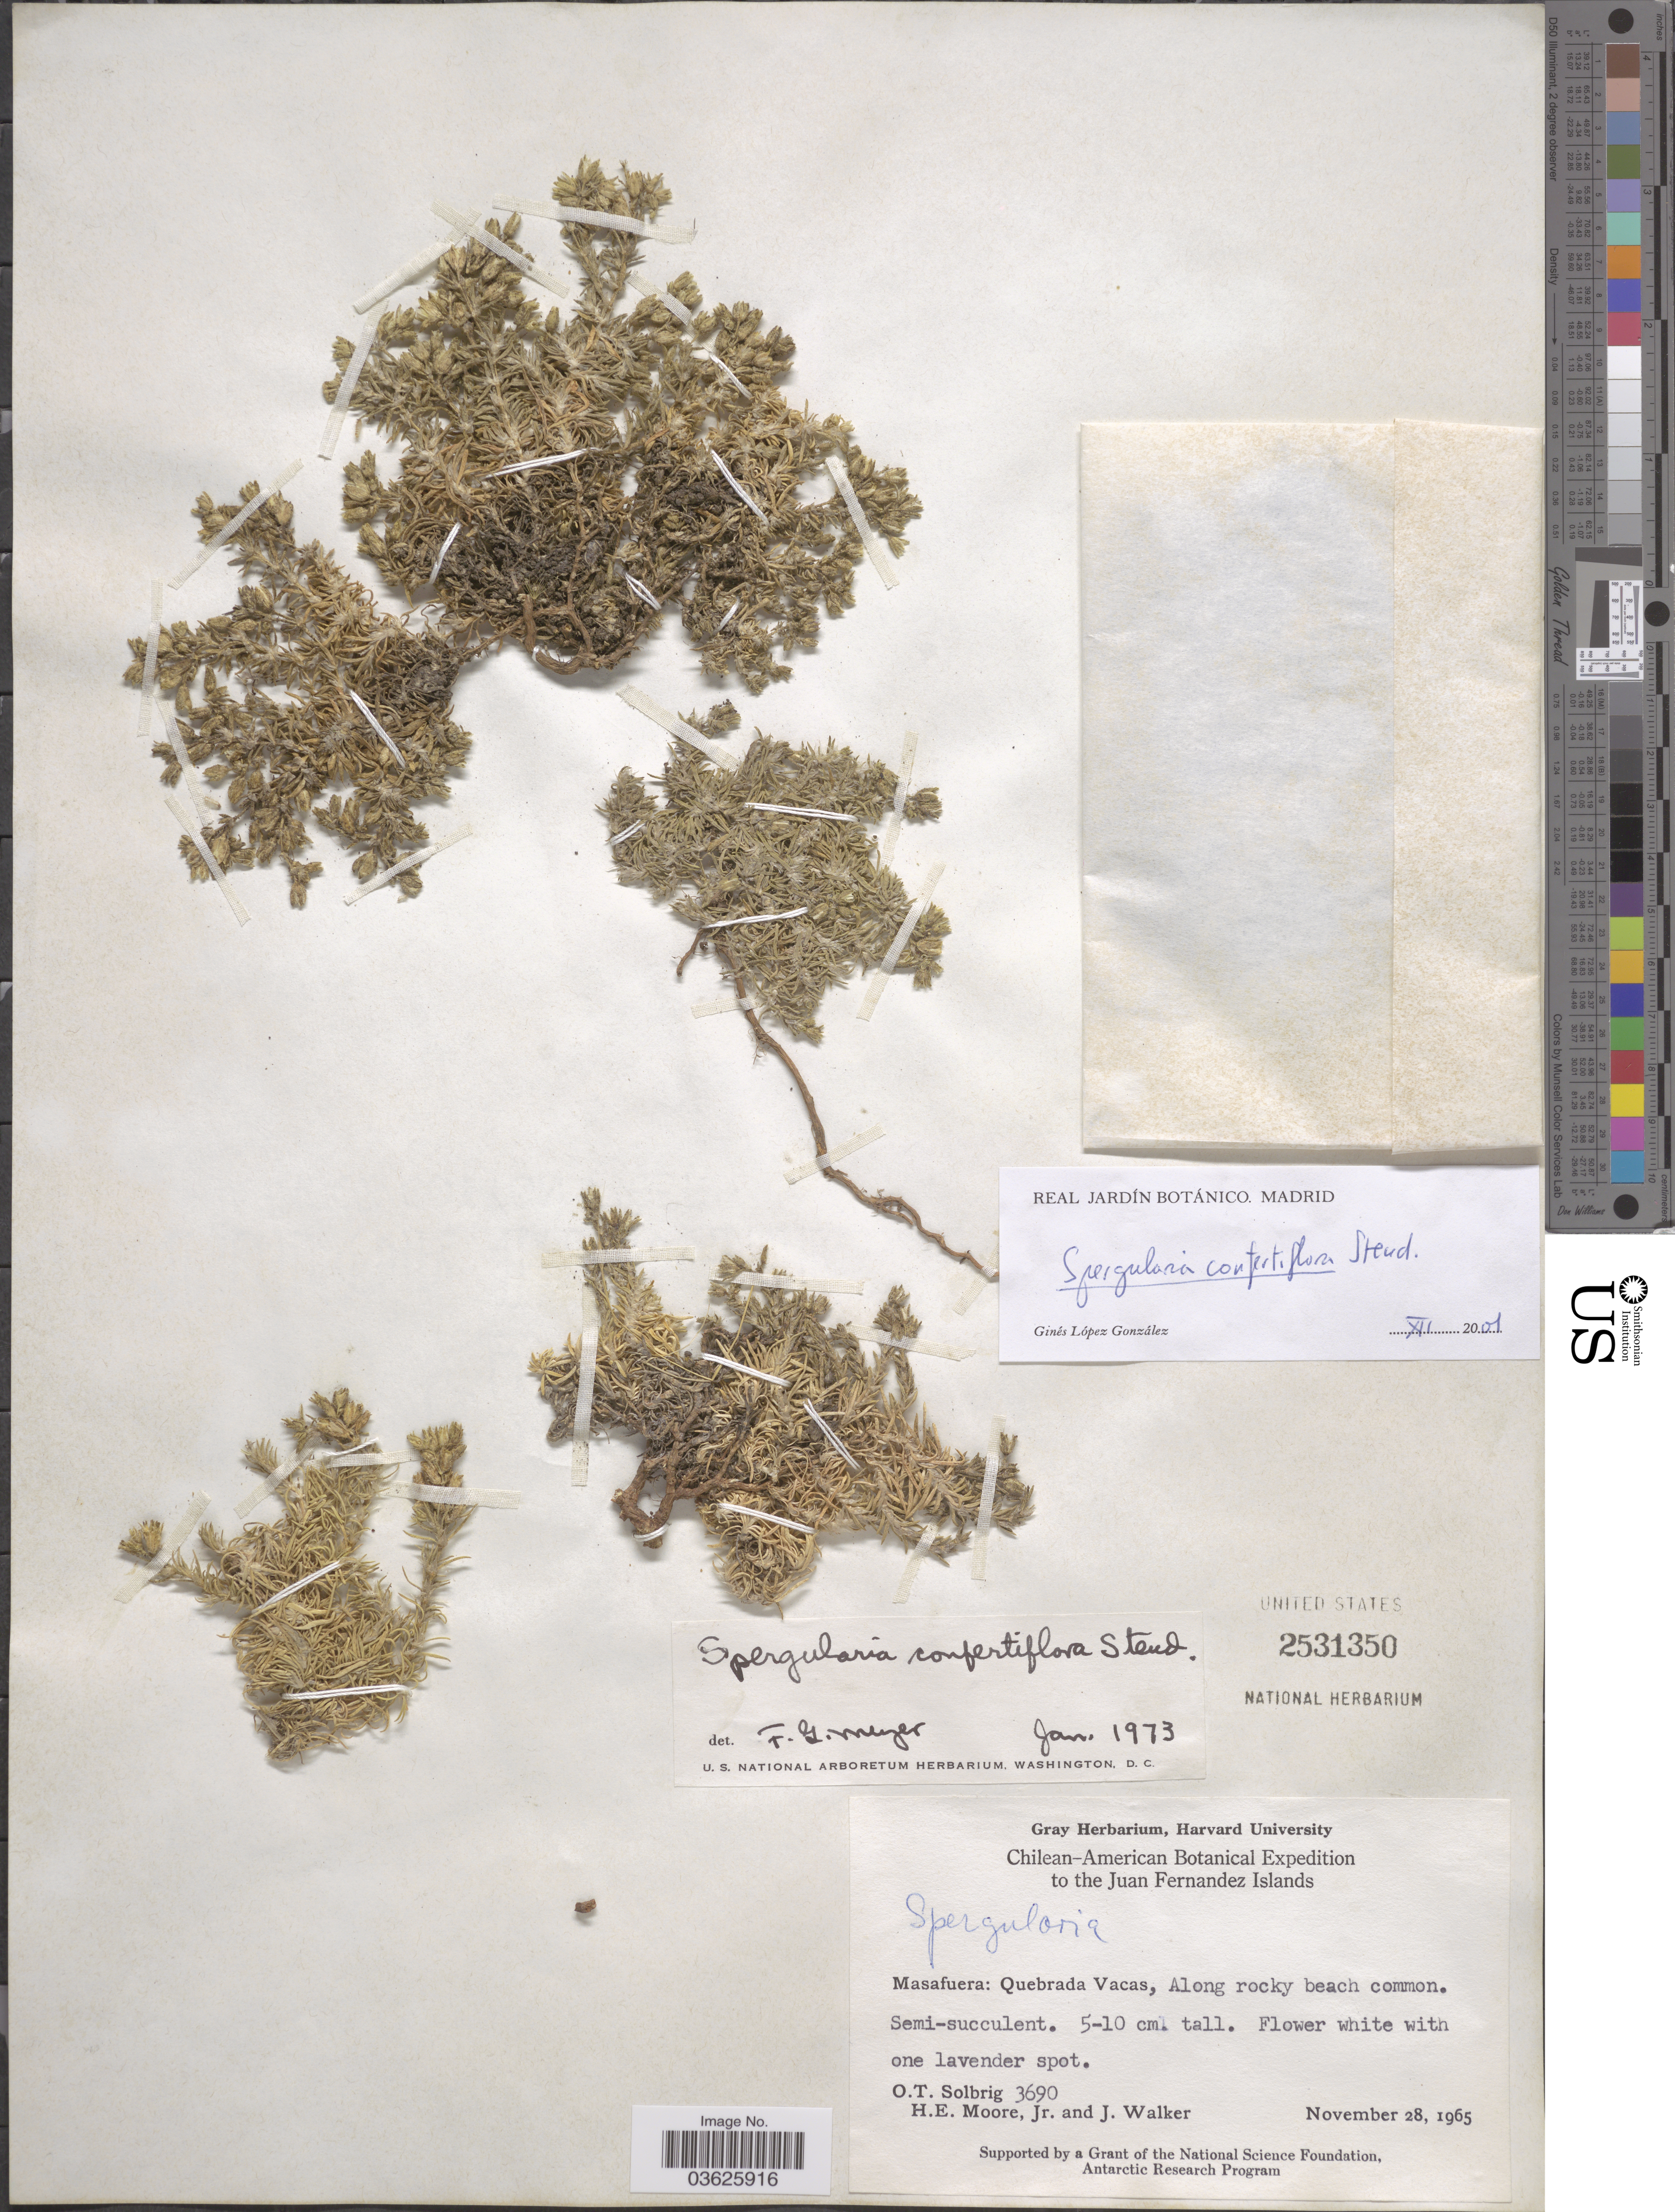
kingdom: Plantae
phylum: Tracheophyta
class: Magnoliopsida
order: Caryophyllales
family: Caryophyllaceae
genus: Spergularia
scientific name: Spergularia confertiflora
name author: Steud.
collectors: O. T. Solbrig, H. Moore & J. Walker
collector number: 3690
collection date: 1965-11-28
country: Chile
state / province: Valparaíso (V)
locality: Juan Fernandez Islands. Masafuera: Quebrada Vacas, Along rocky beach common.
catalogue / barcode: US 2531350